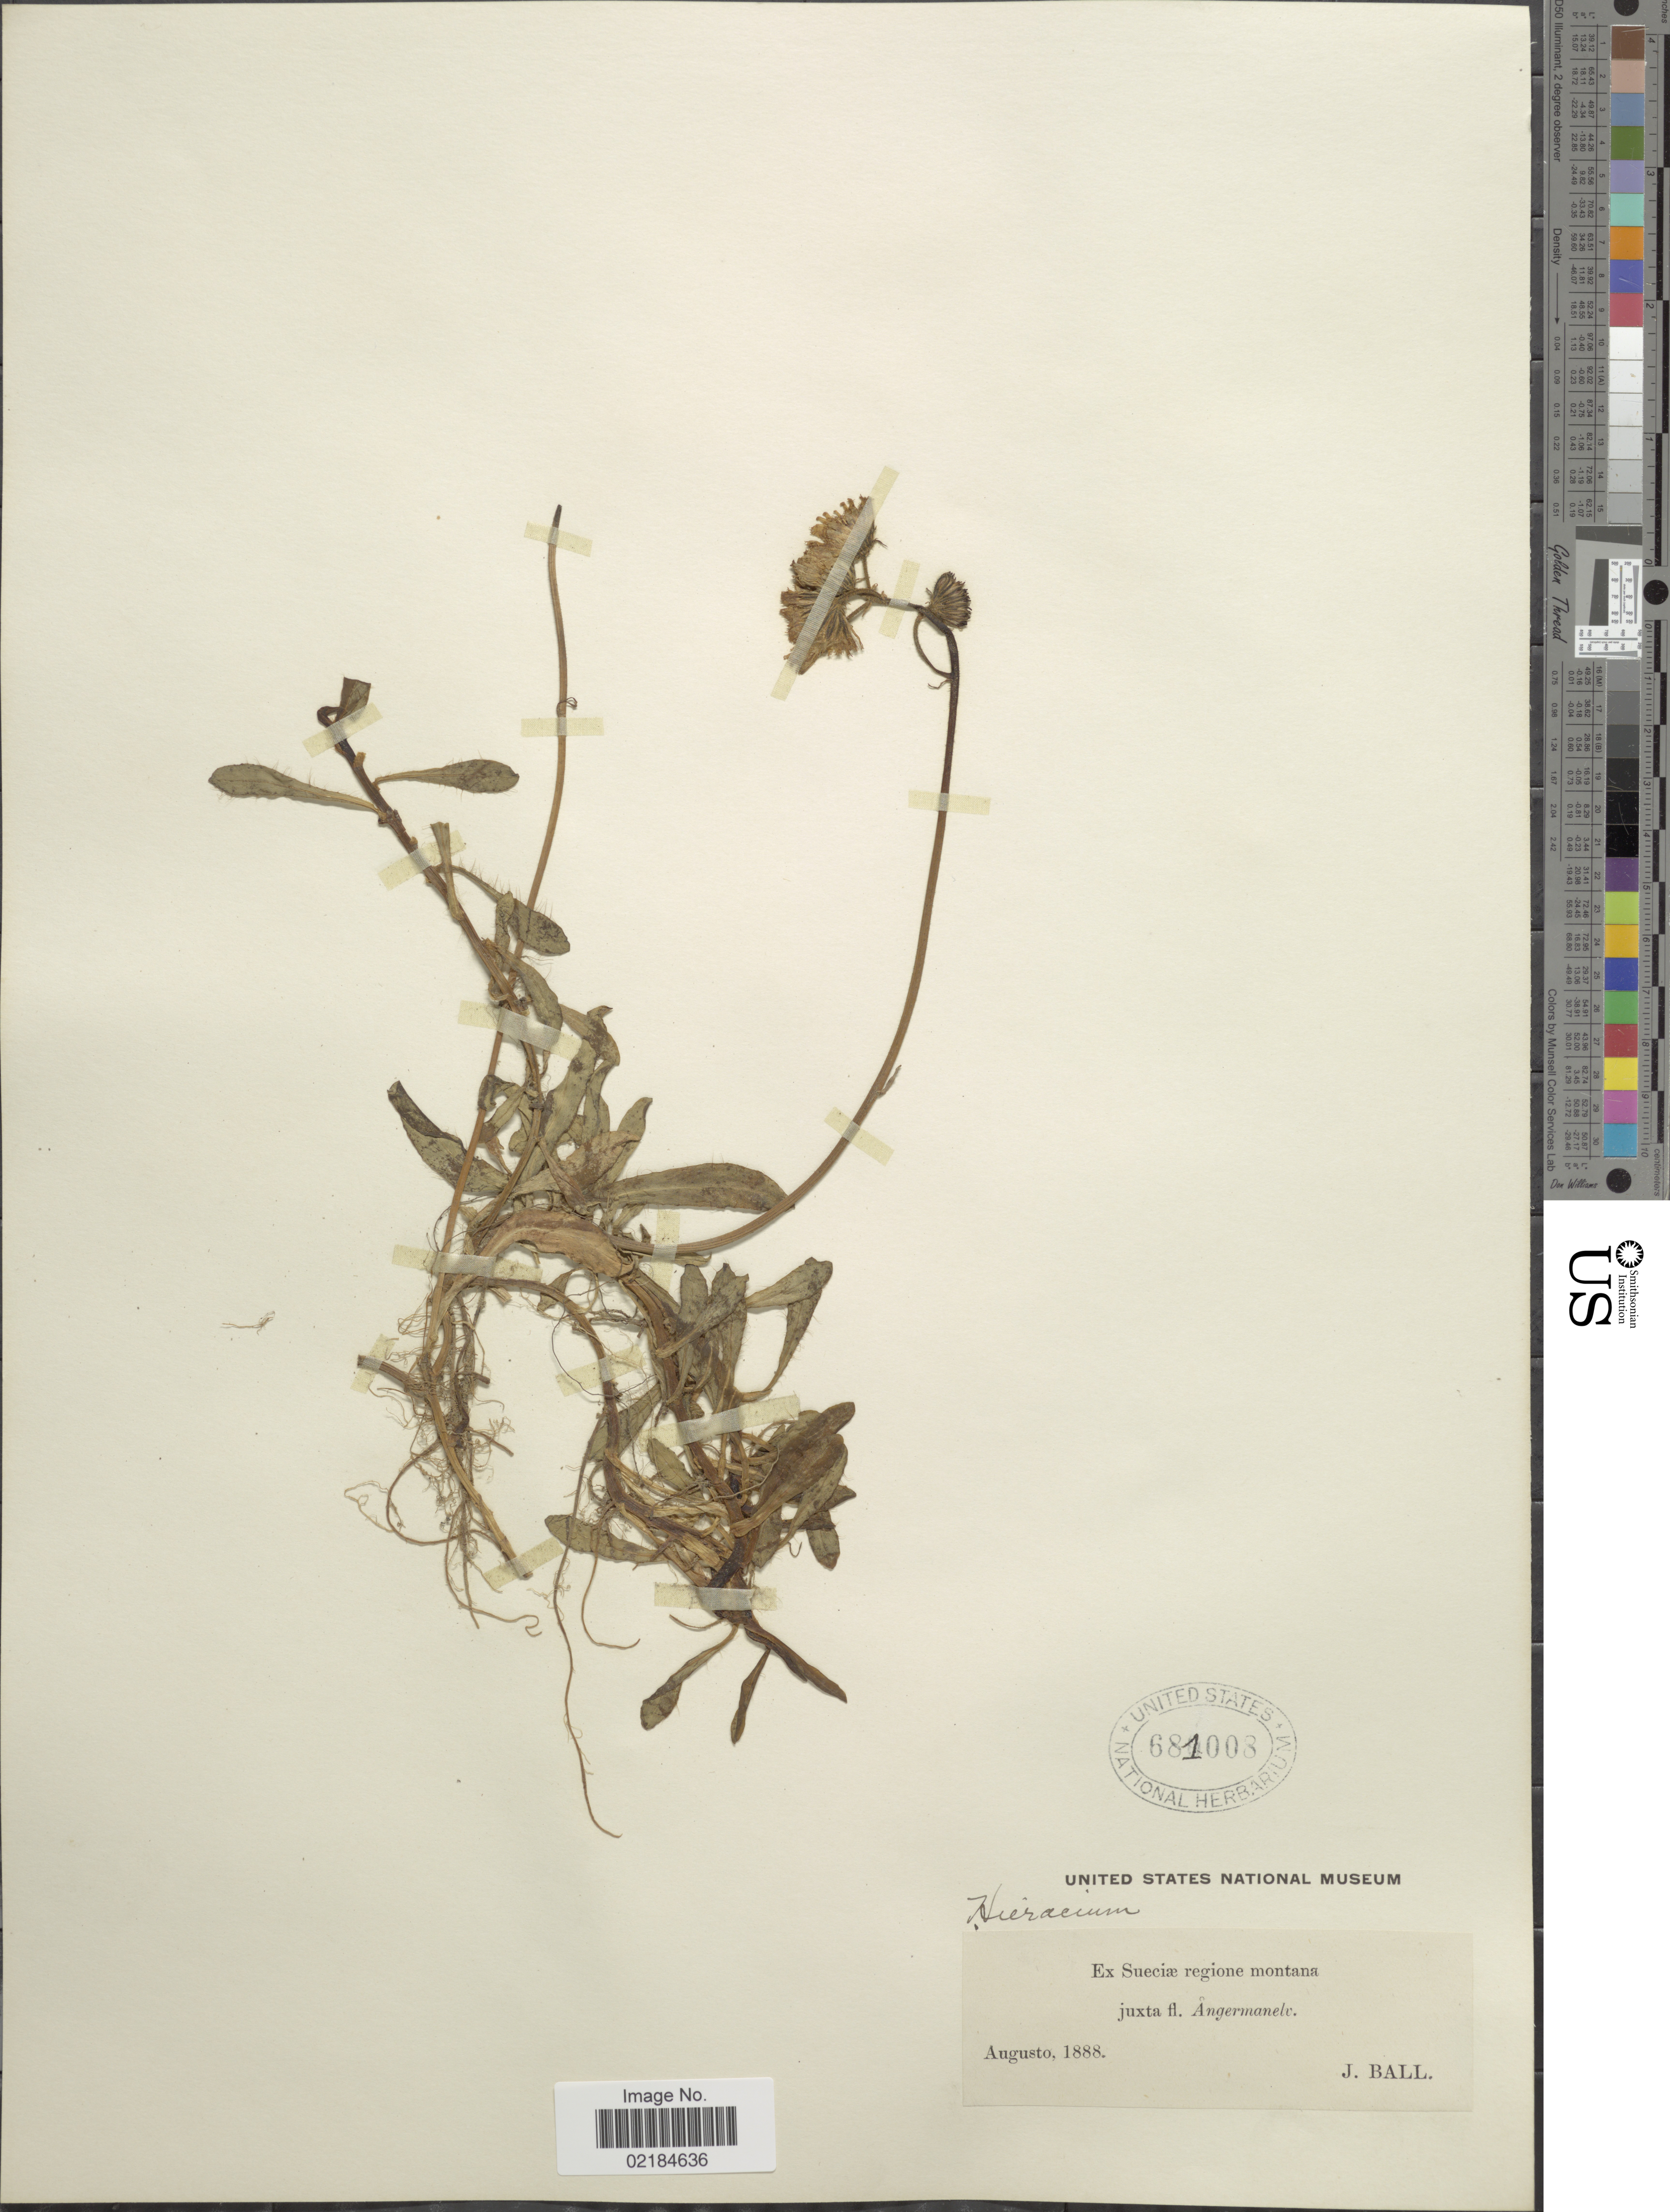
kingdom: Plantae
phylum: Tracheophyta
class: Magnoliopsida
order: Asterales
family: Asteraceae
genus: Hieracium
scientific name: Hieracium repandulare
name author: Druce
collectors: J. Ball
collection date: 1888-08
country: Sweden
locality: Sueciae regione montana juxta fl. Angermanelv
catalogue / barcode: US 681008